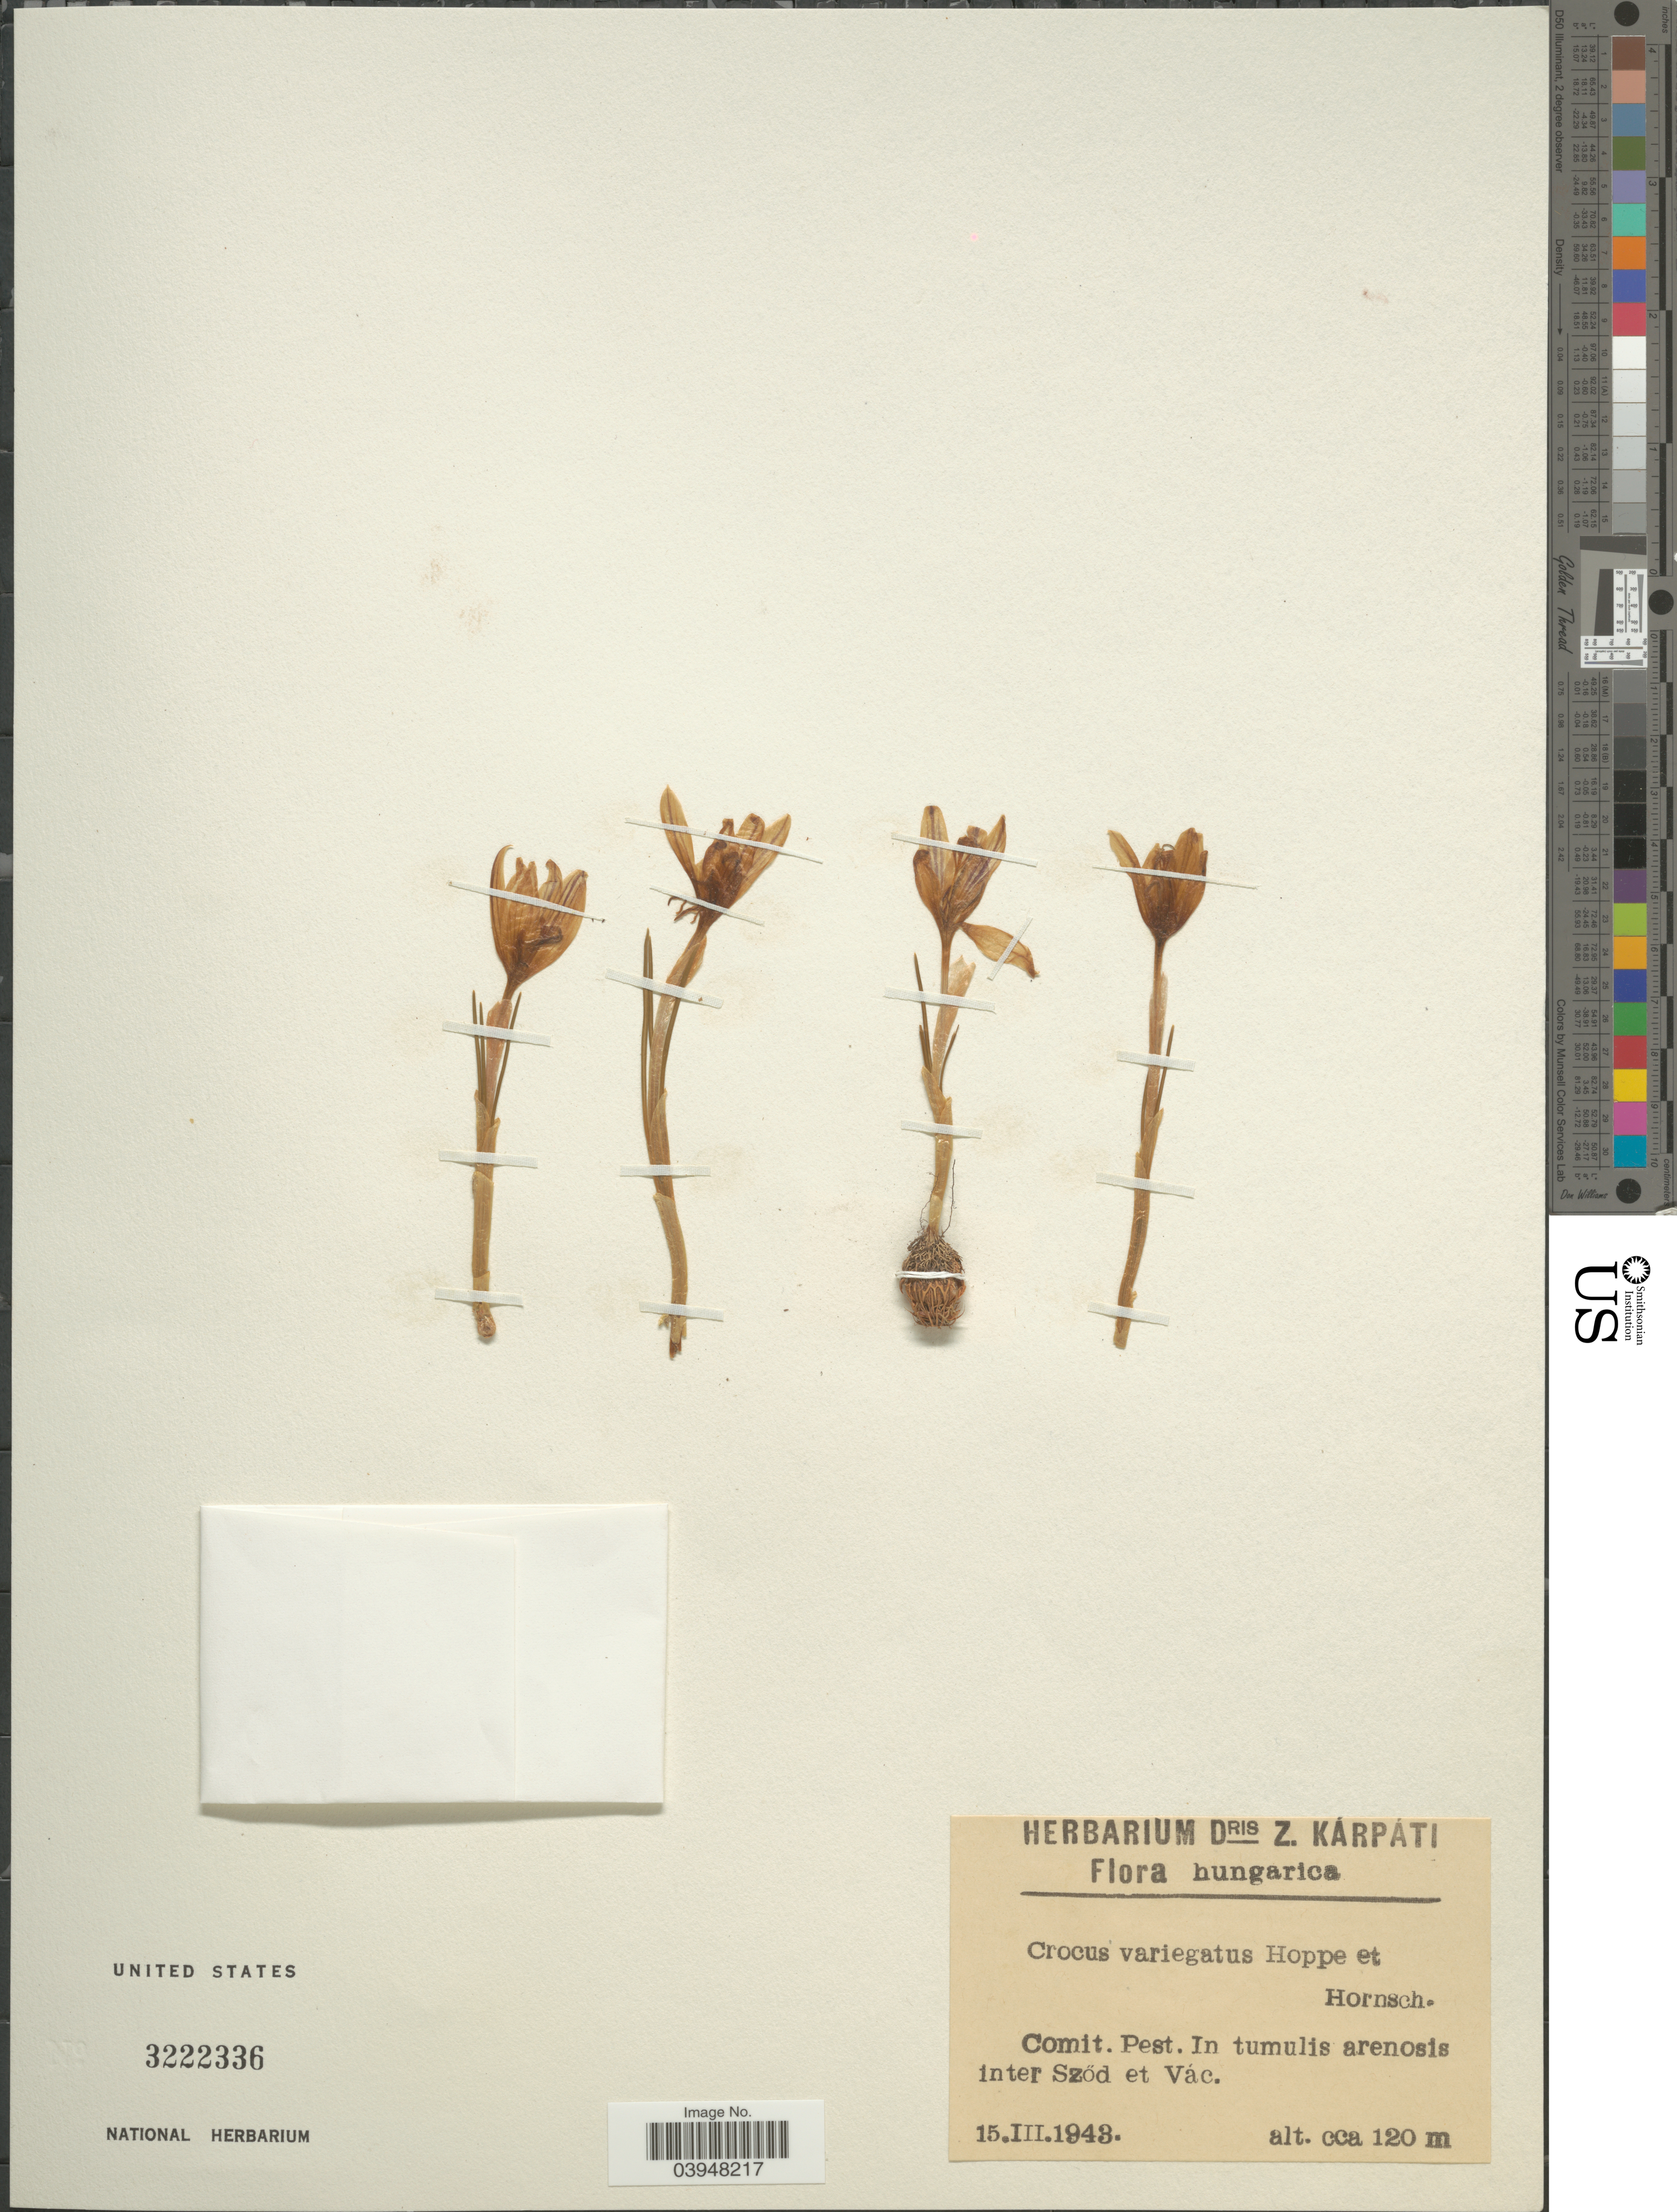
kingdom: Plantae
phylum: Tracheophyta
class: Liliopsida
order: Asparagales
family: Iridaceae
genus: Crocus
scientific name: Crocus variegatus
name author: Hoppe & Hornsch.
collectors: ex herb. Dris Z. Karpati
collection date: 1943-03-15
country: Hungary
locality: Hungarica. Comit. Pest. In tumulis arenosis inter Szöd et Vác.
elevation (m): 120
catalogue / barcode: US 3222336